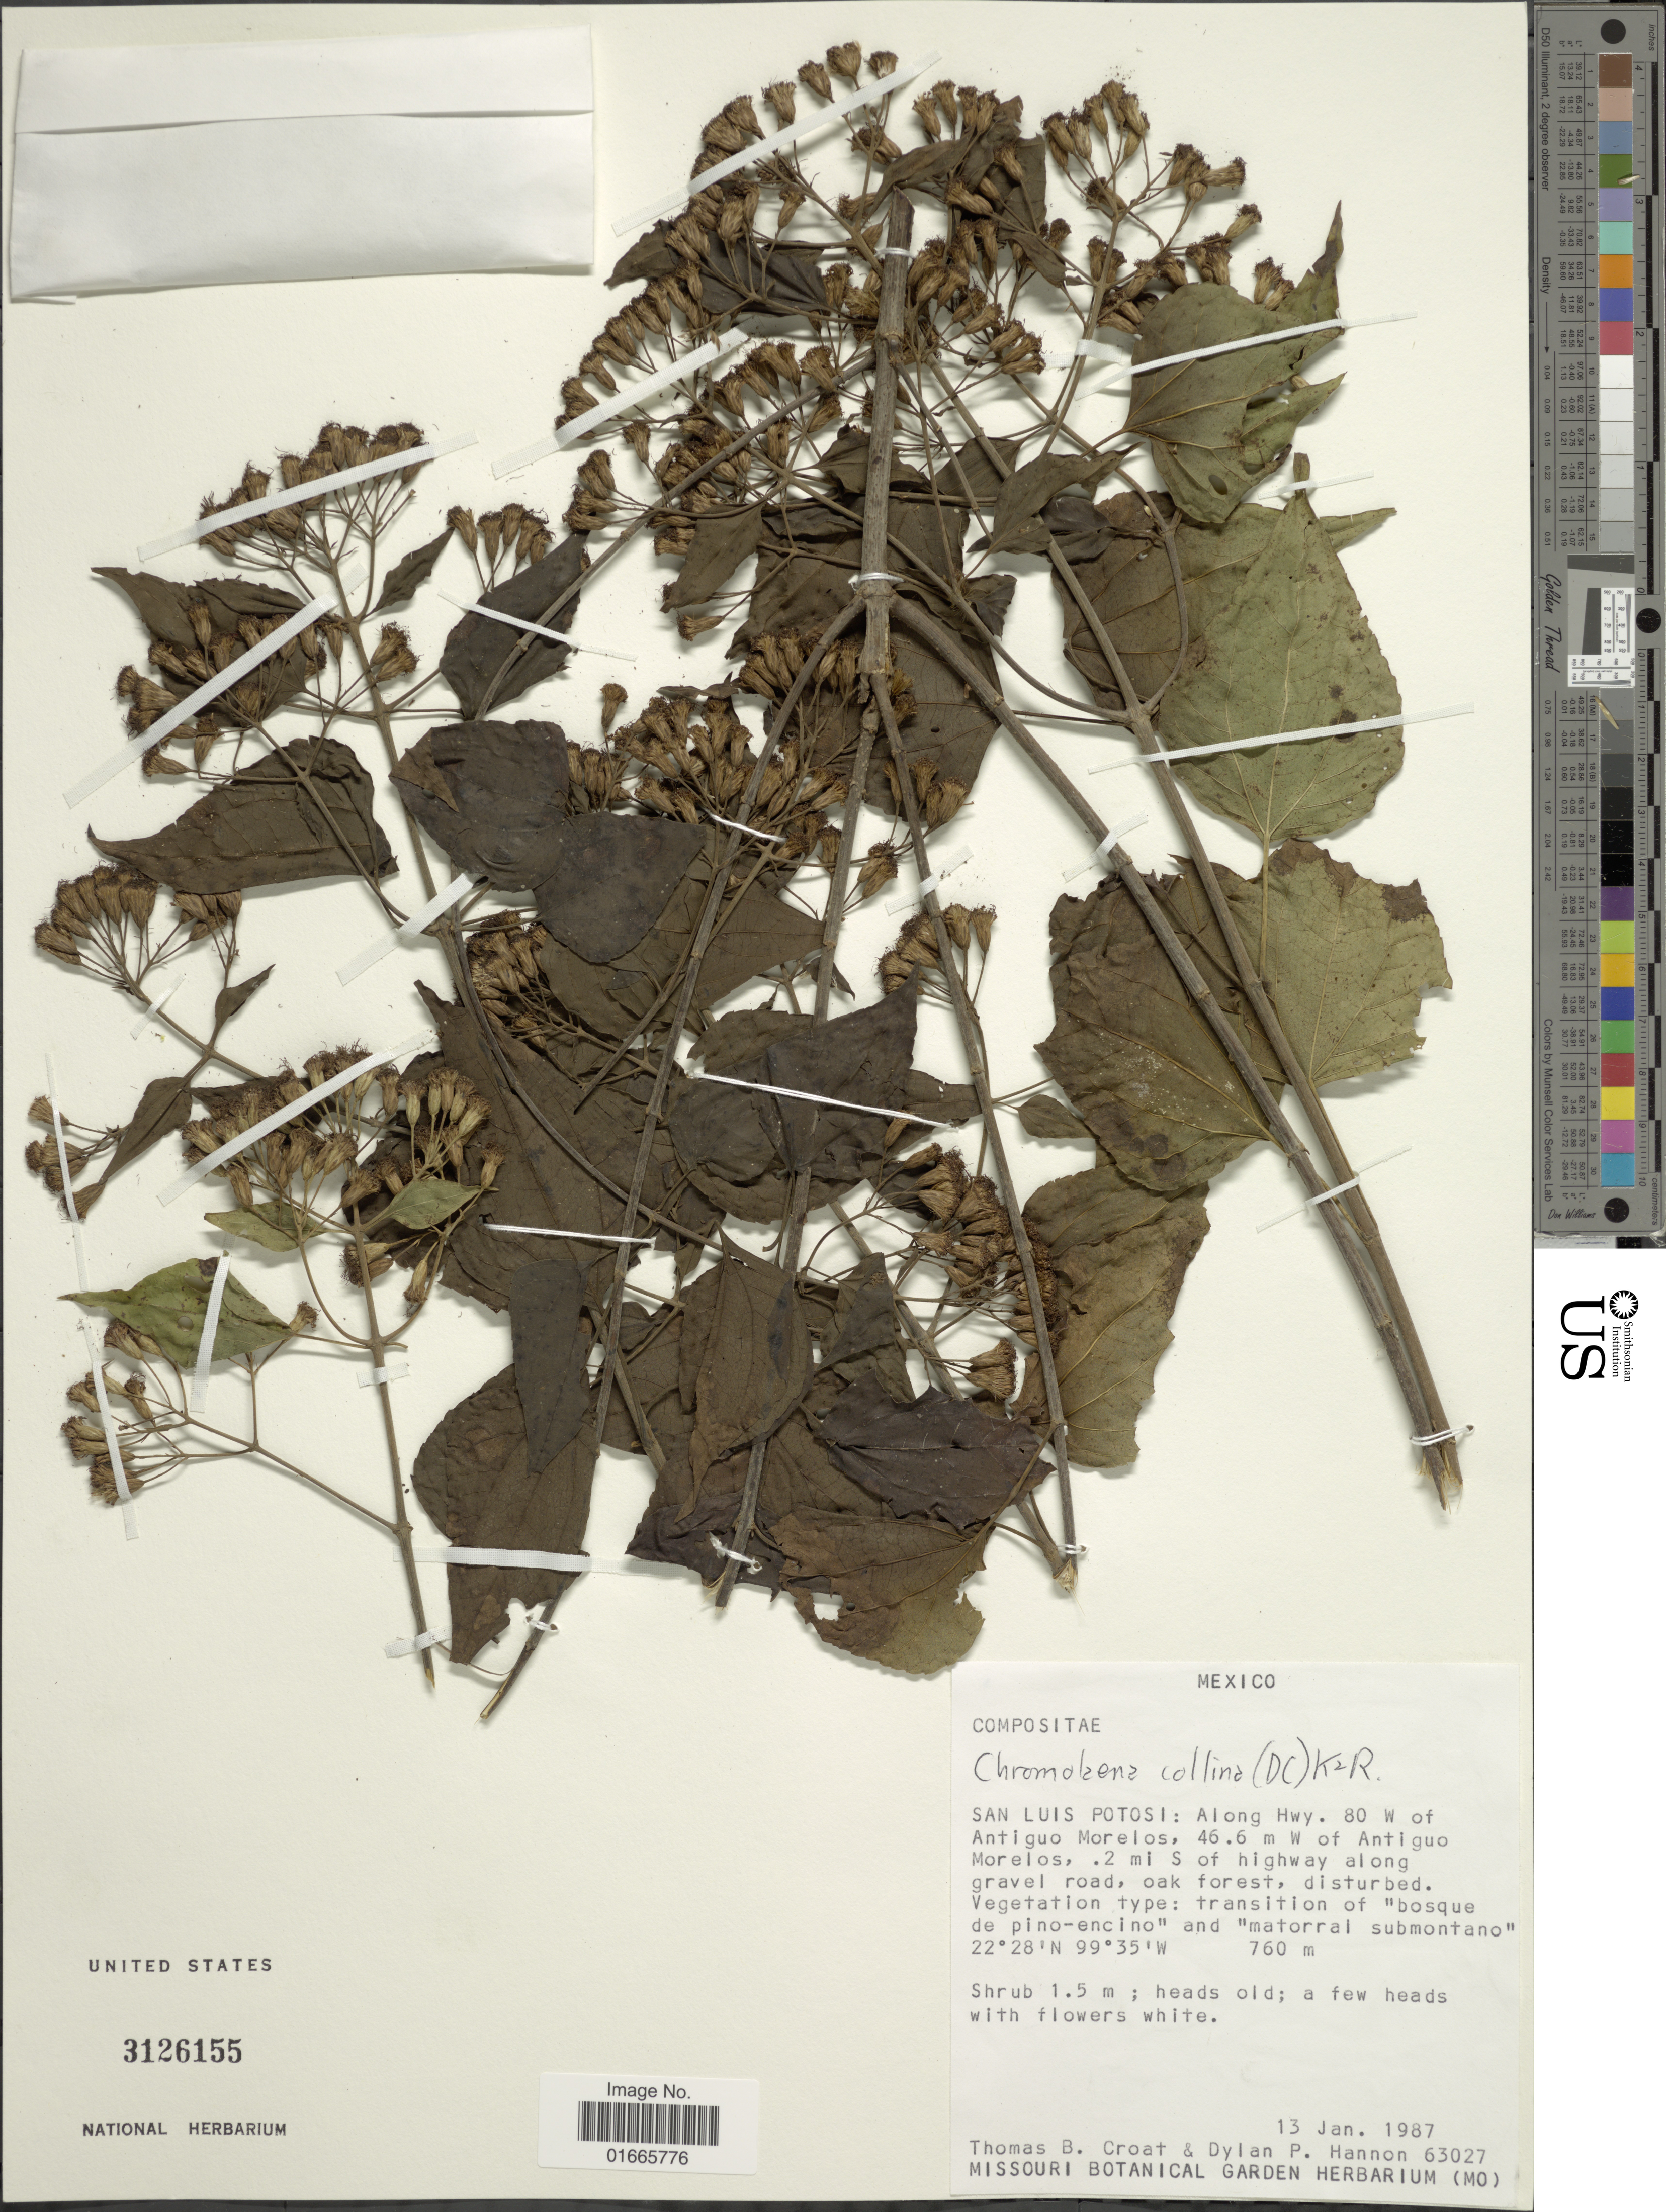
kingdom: Plantae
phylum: Tracheophyta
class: Magnoliopsida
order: Asterales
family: Asteraceae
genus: Chromolaena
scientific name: Chromolaena collina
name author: (DC.) R.M. King & H. Rob.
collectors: T. B. Croat & D. Hannon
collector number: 63027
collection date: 1987-01-13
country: Mexico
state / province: San Luis Potosí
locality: San Luis Potosi: along Hwy, 80 w of Antiguo Morelos, 46.6 m W of Antiguo Morelos, 2 mi S of highway along gravel road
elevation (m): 760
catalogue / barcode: US 3126155